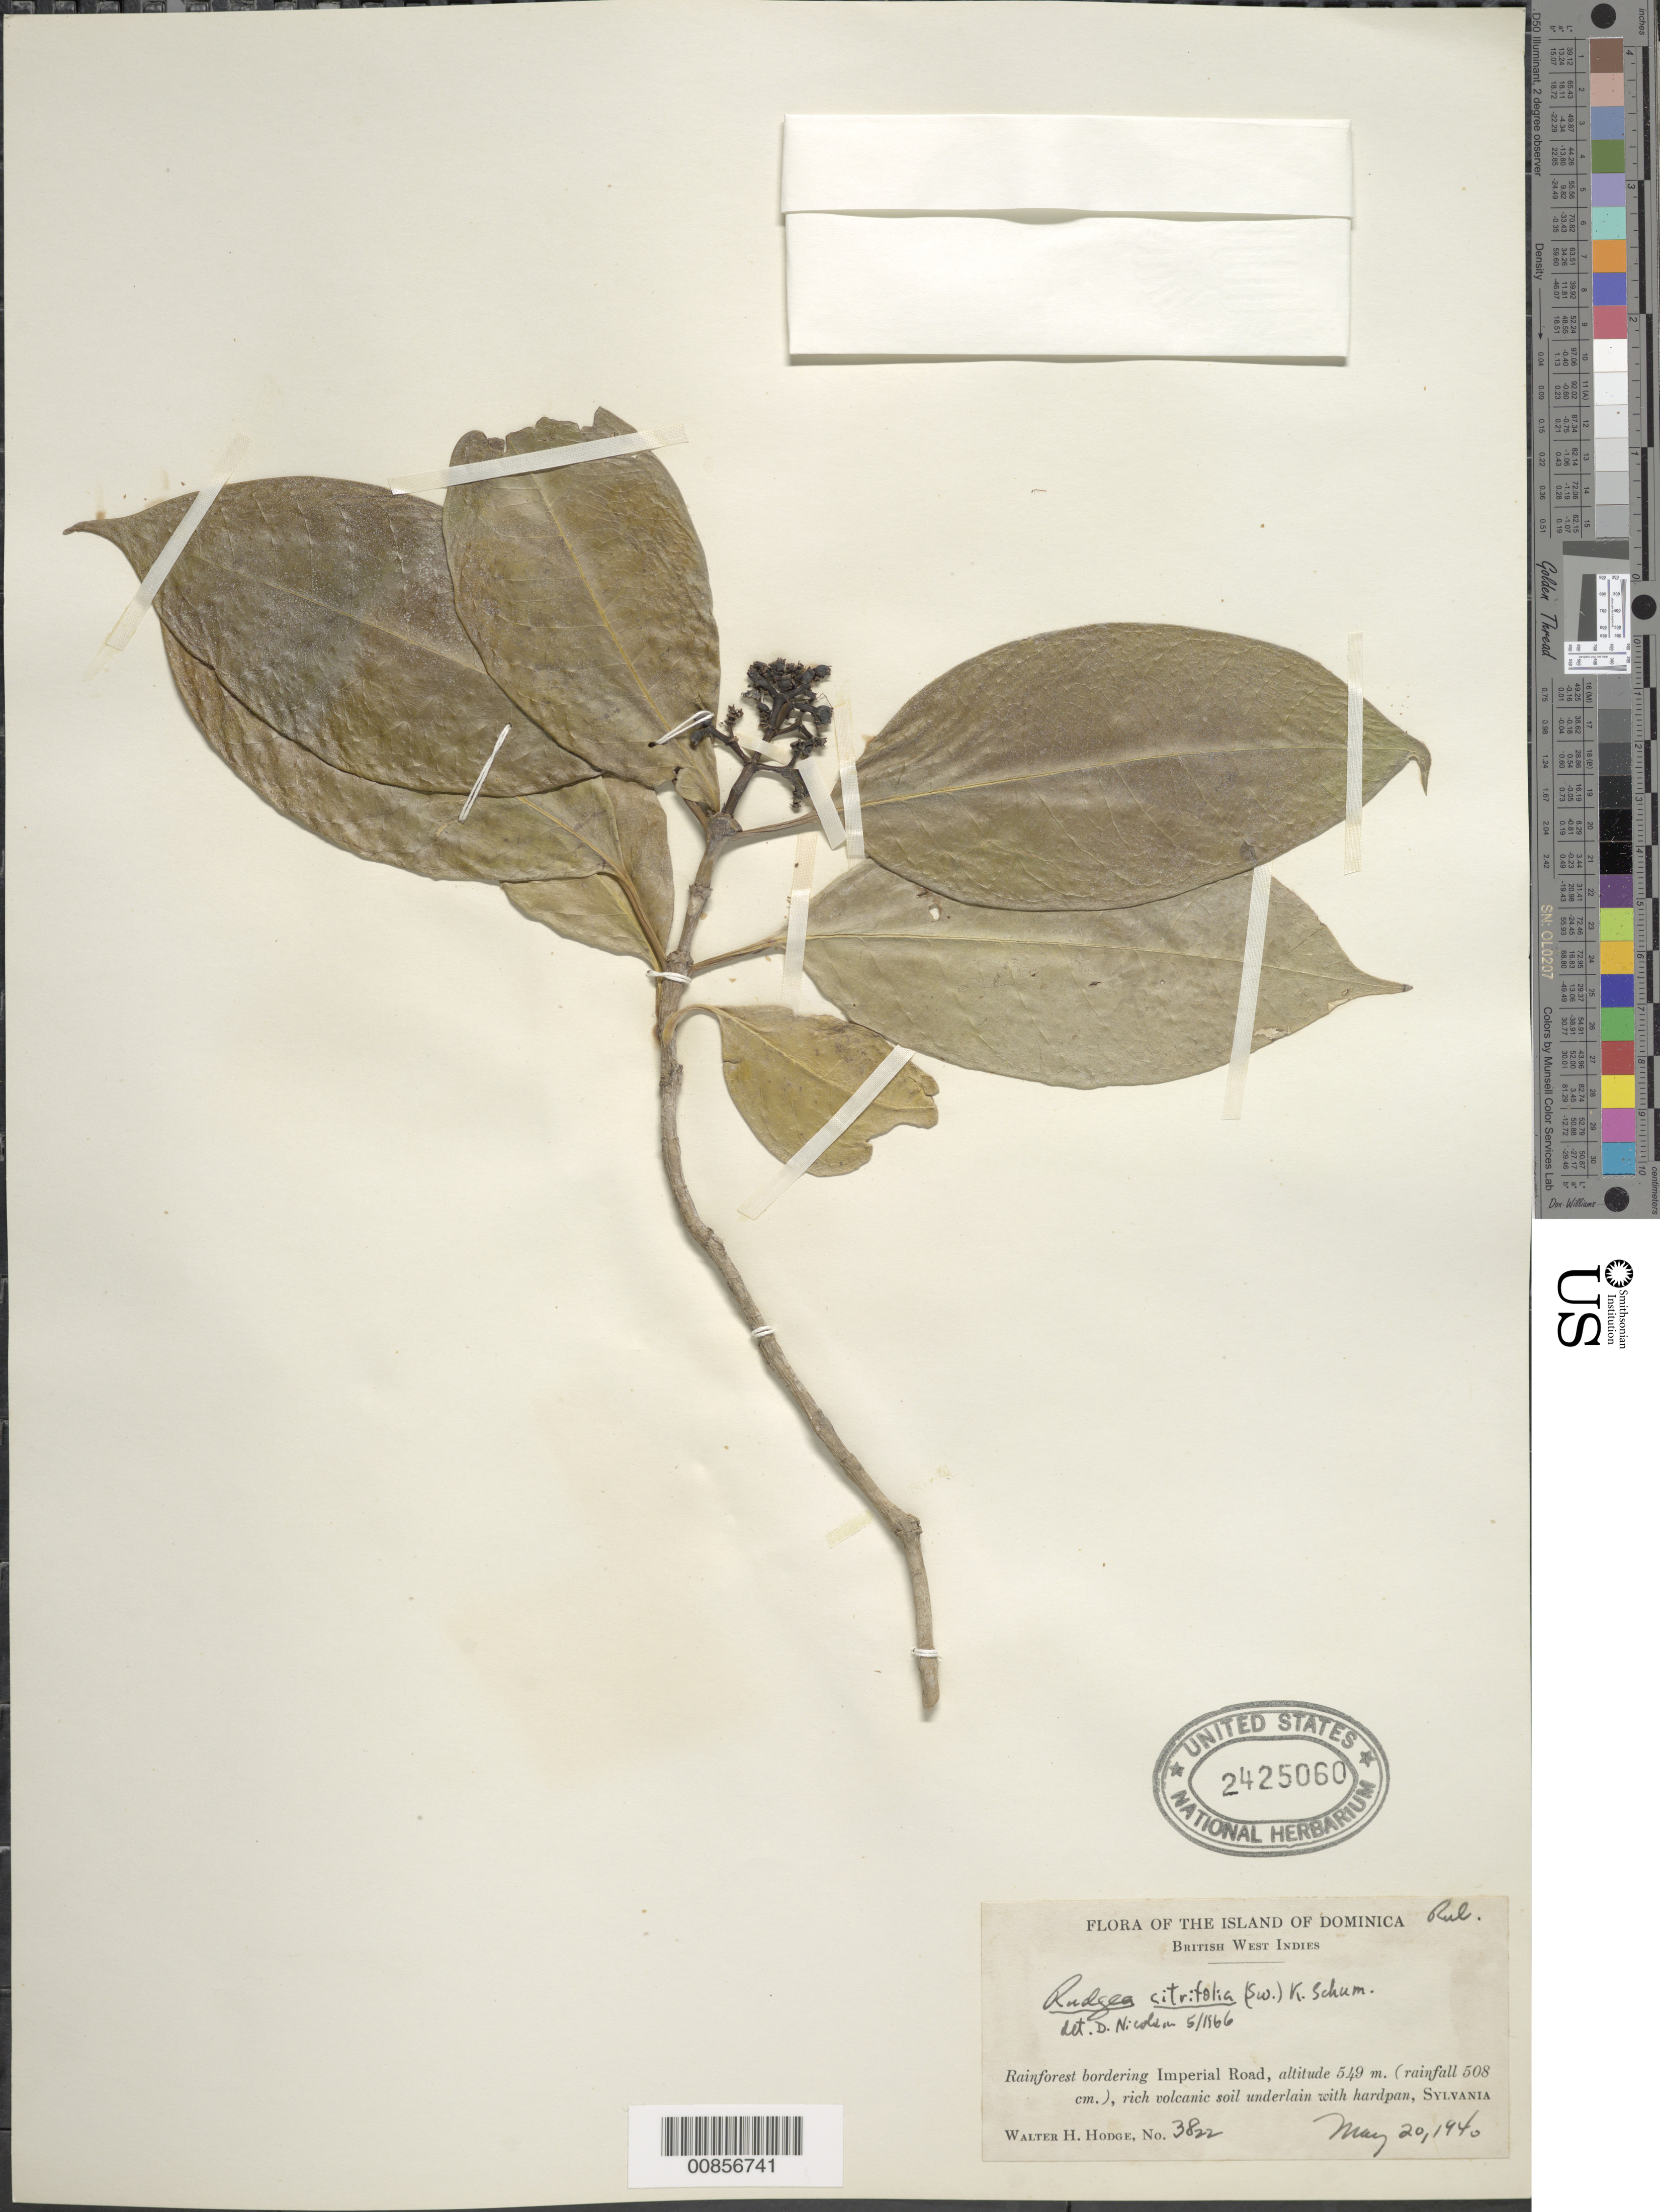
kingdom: Plantae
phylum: Tracheophyta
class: Magnoliopsida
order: Gentianales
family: Rubiaceae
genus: Rudgea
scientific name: Rudgea citrifolia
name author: (Sw.) K. Schum.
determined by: Nicolson, Dan H.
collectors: W. Hodge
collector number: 3822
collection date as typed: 20 May 1940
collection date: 1940-05-20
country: Dominica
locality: Forest bordering Imperial Road. Sylvania.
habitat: Rainforest bordering road, on rich volcanic soil undelain with hardpan (rainfall 508 cm)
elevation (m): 549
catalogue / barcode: US 2425060